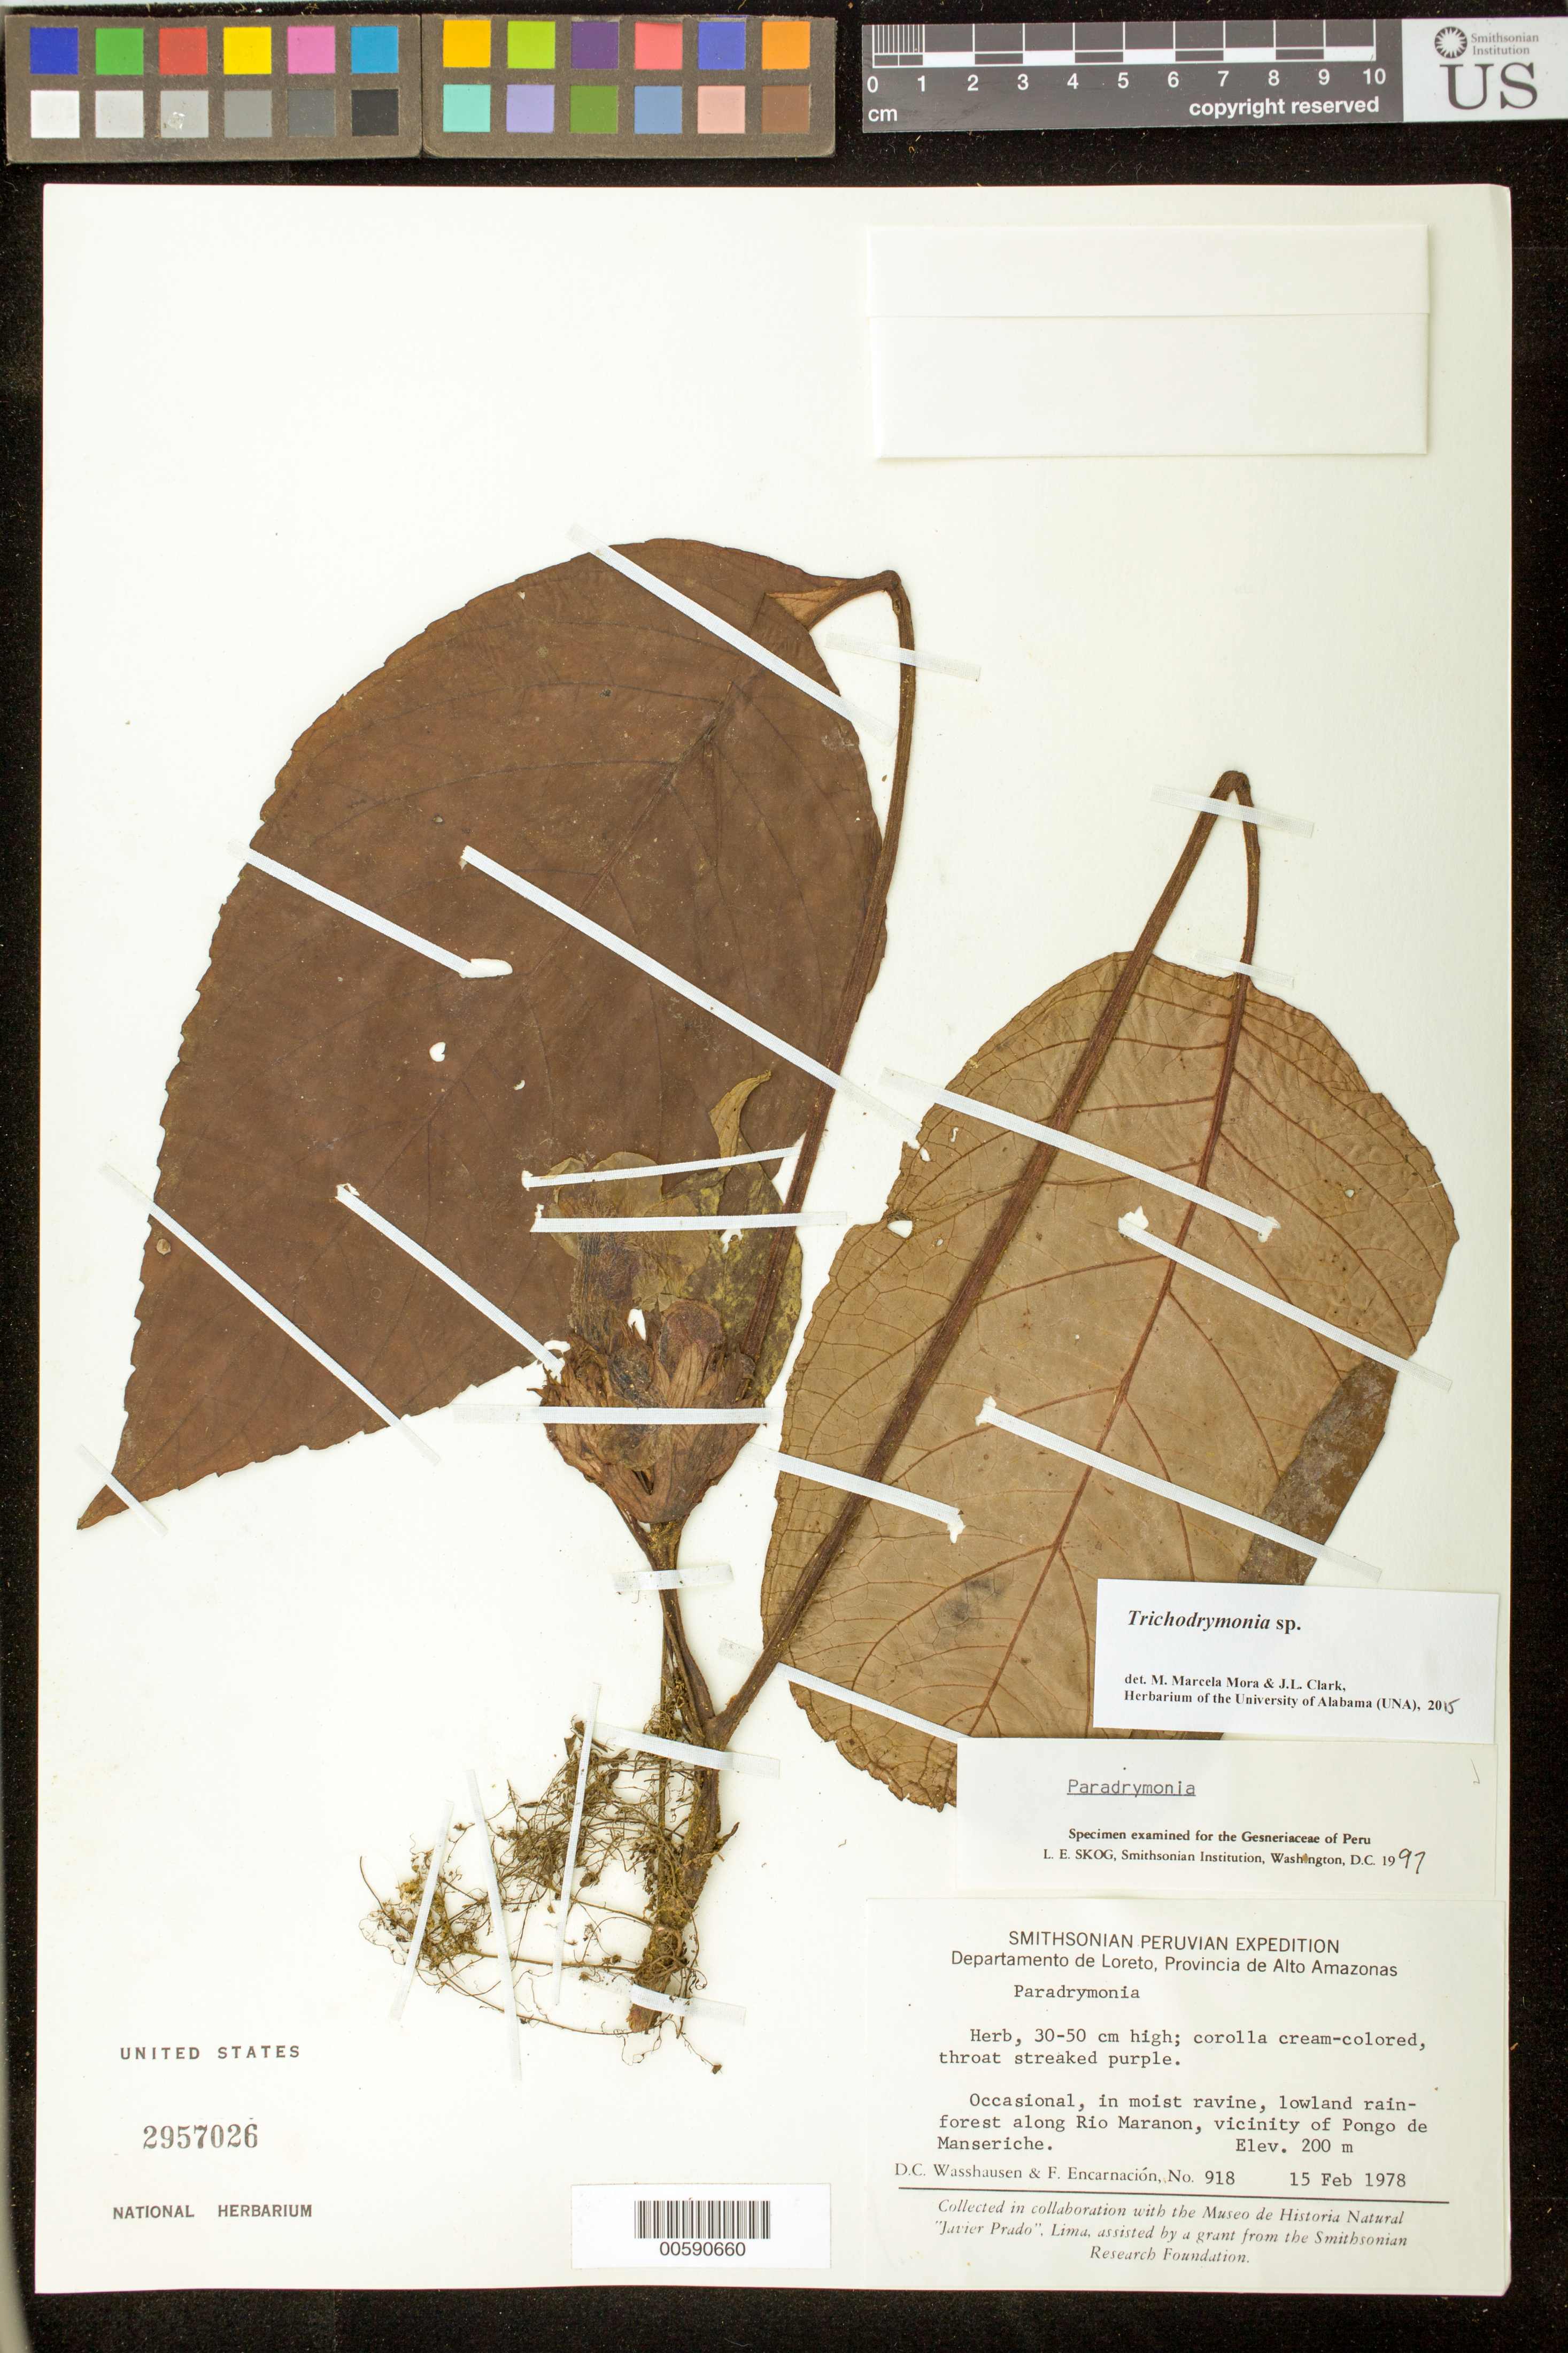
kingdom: Plantae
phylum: Tracheophyta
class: Magnoliopsida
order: Lamiales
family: Gesneriaceae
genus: Trichodrymonia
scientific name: Trichodrymonia sp.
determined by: Mora, M. M.; Clark, J. L.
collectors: D. C. Wasshausen & F. Encarnación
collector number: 918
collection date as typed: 15 Feb 1978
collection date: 1978-02-15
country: Peru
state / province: Loreto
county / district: Alto Amazonas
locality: Along Rio Maranon, vicinity of Pongo de Manseriche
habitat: In moist ravine, lowland rainforest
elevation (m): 200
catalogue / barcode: US 2957026